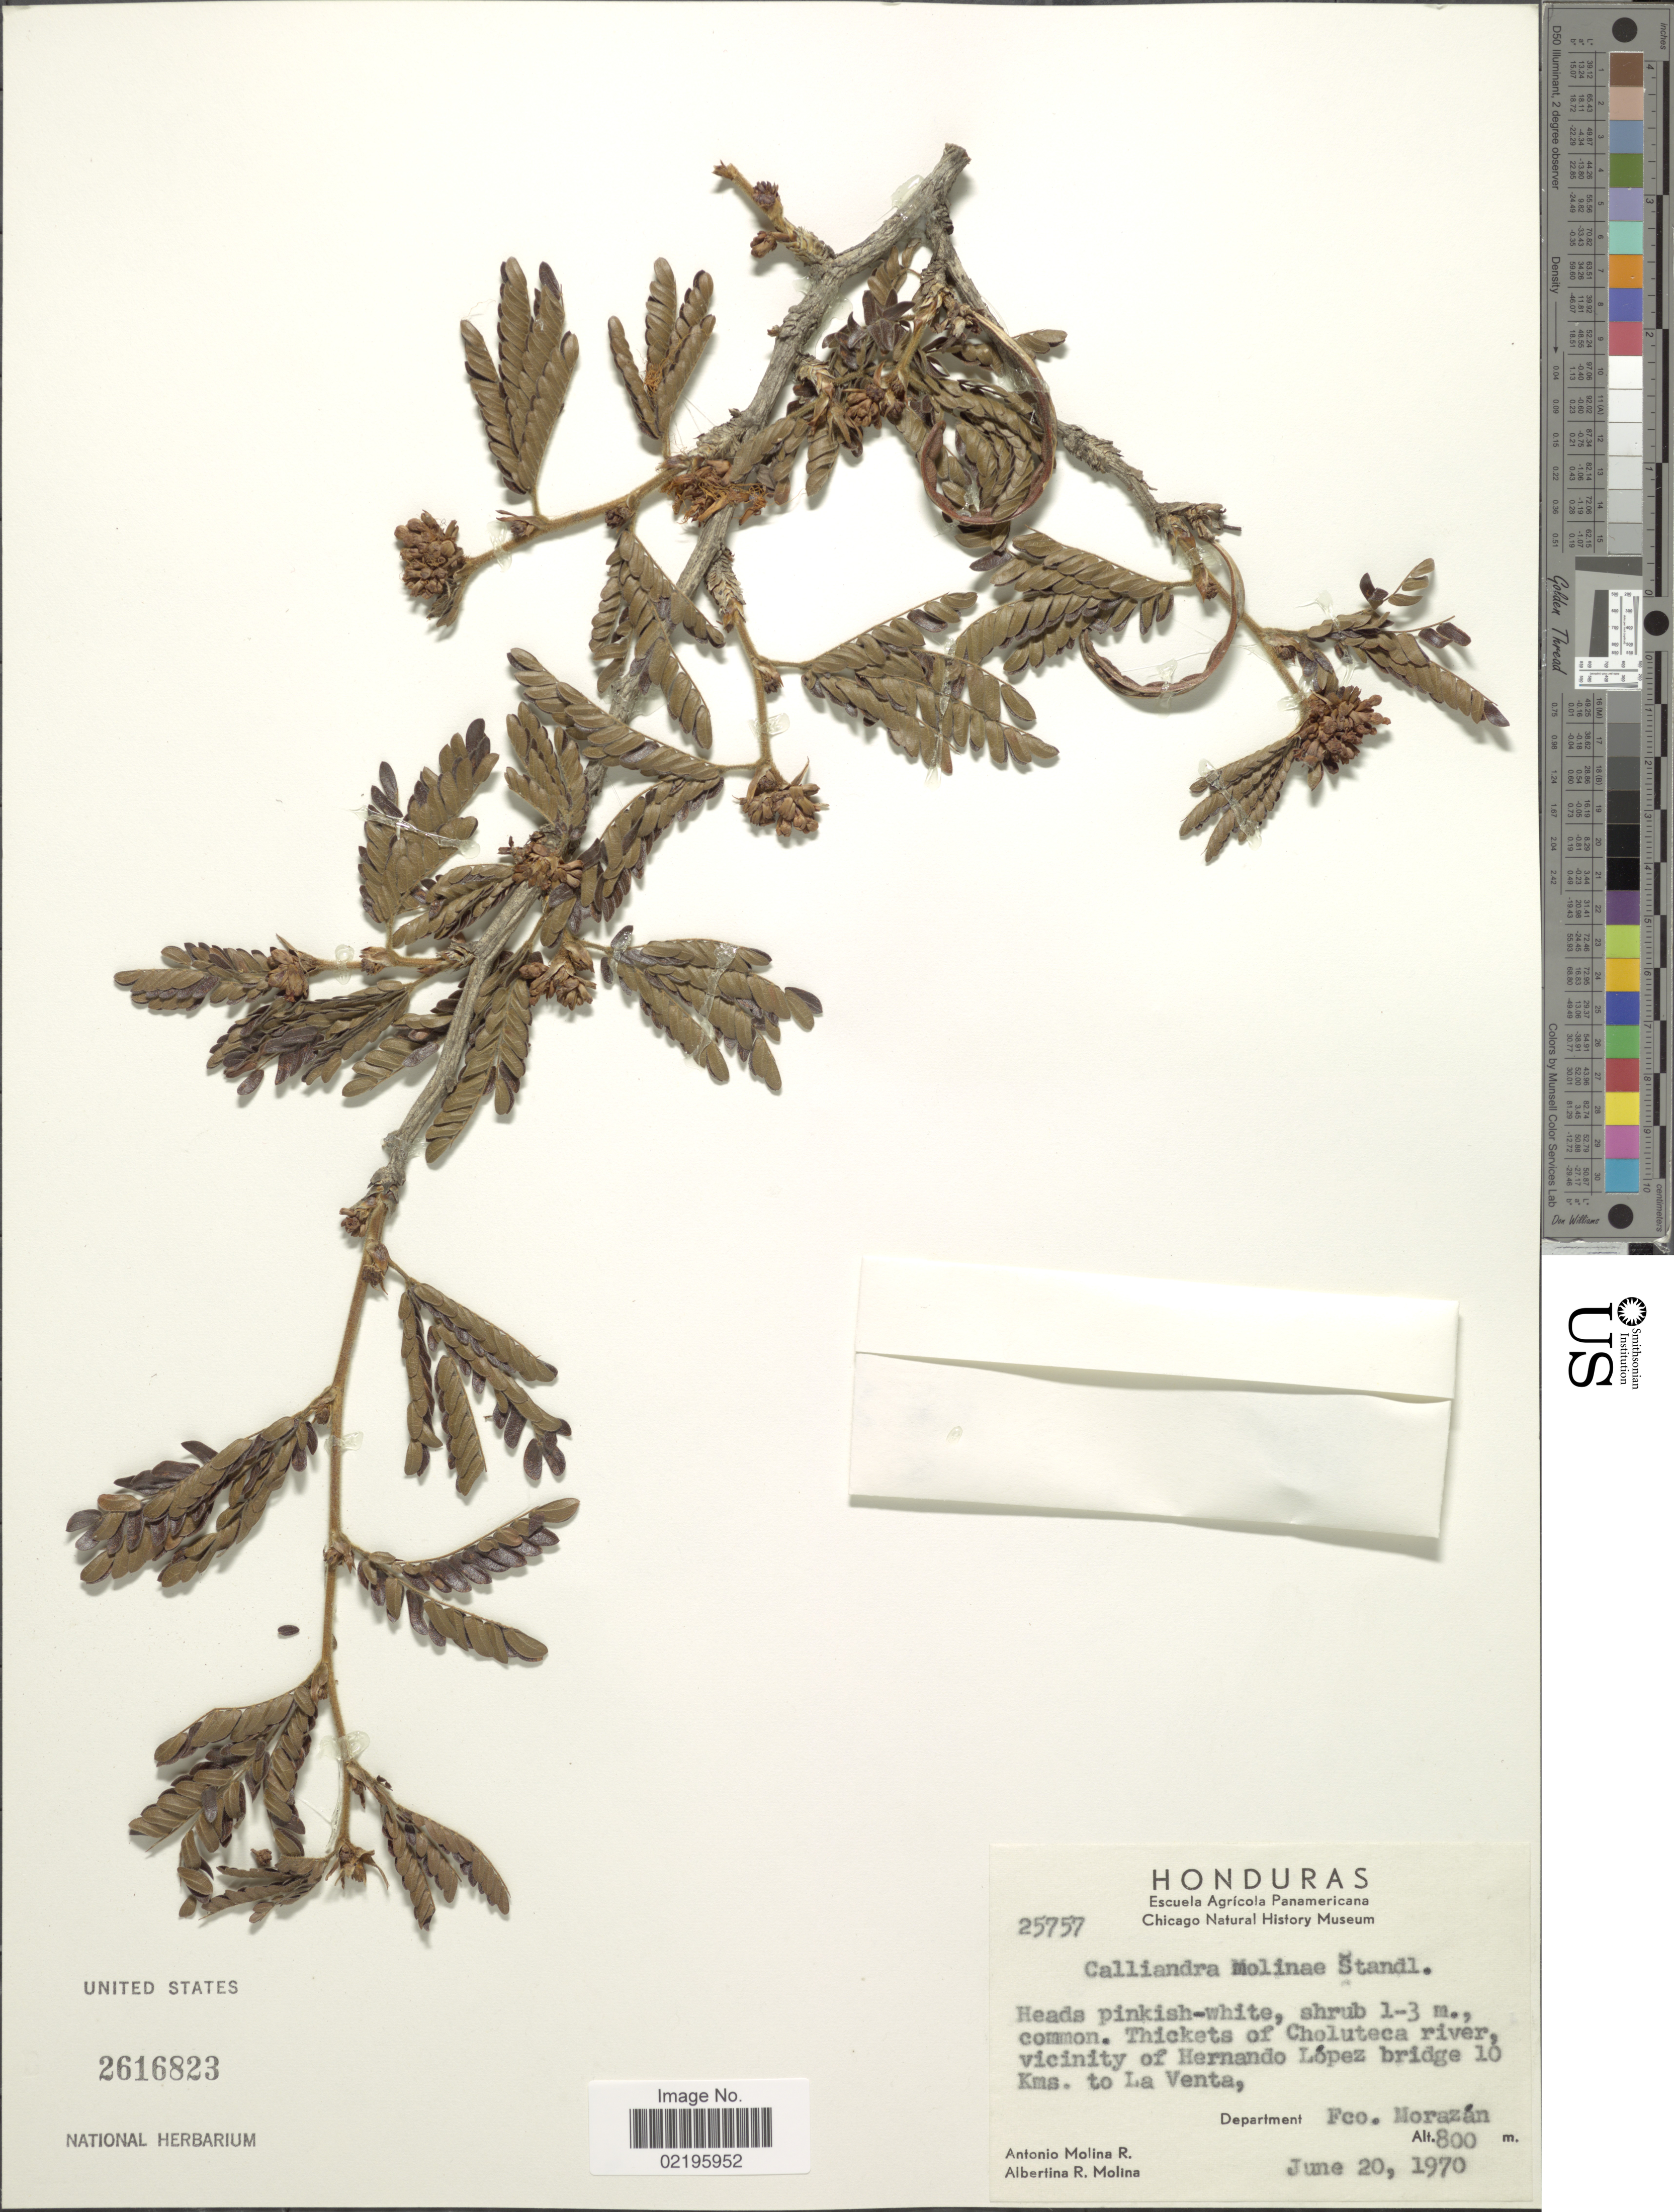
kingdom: Plantae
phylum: Tracheophyta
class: Magnoliopsida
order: Fabales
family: Fabaceae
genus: Calliandra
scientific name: Calliandra molinae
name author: Standl. & Steyerm.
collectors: A. Molina R. & A. R. Molina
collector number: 25757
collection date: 1970-06-20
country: Honduras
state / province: Fco. Morazán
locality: Thickets of Choluteca river vicinity of Hernando Lopez bridge 10 kms. to La Venta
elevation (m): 800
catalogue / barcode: US 2616823